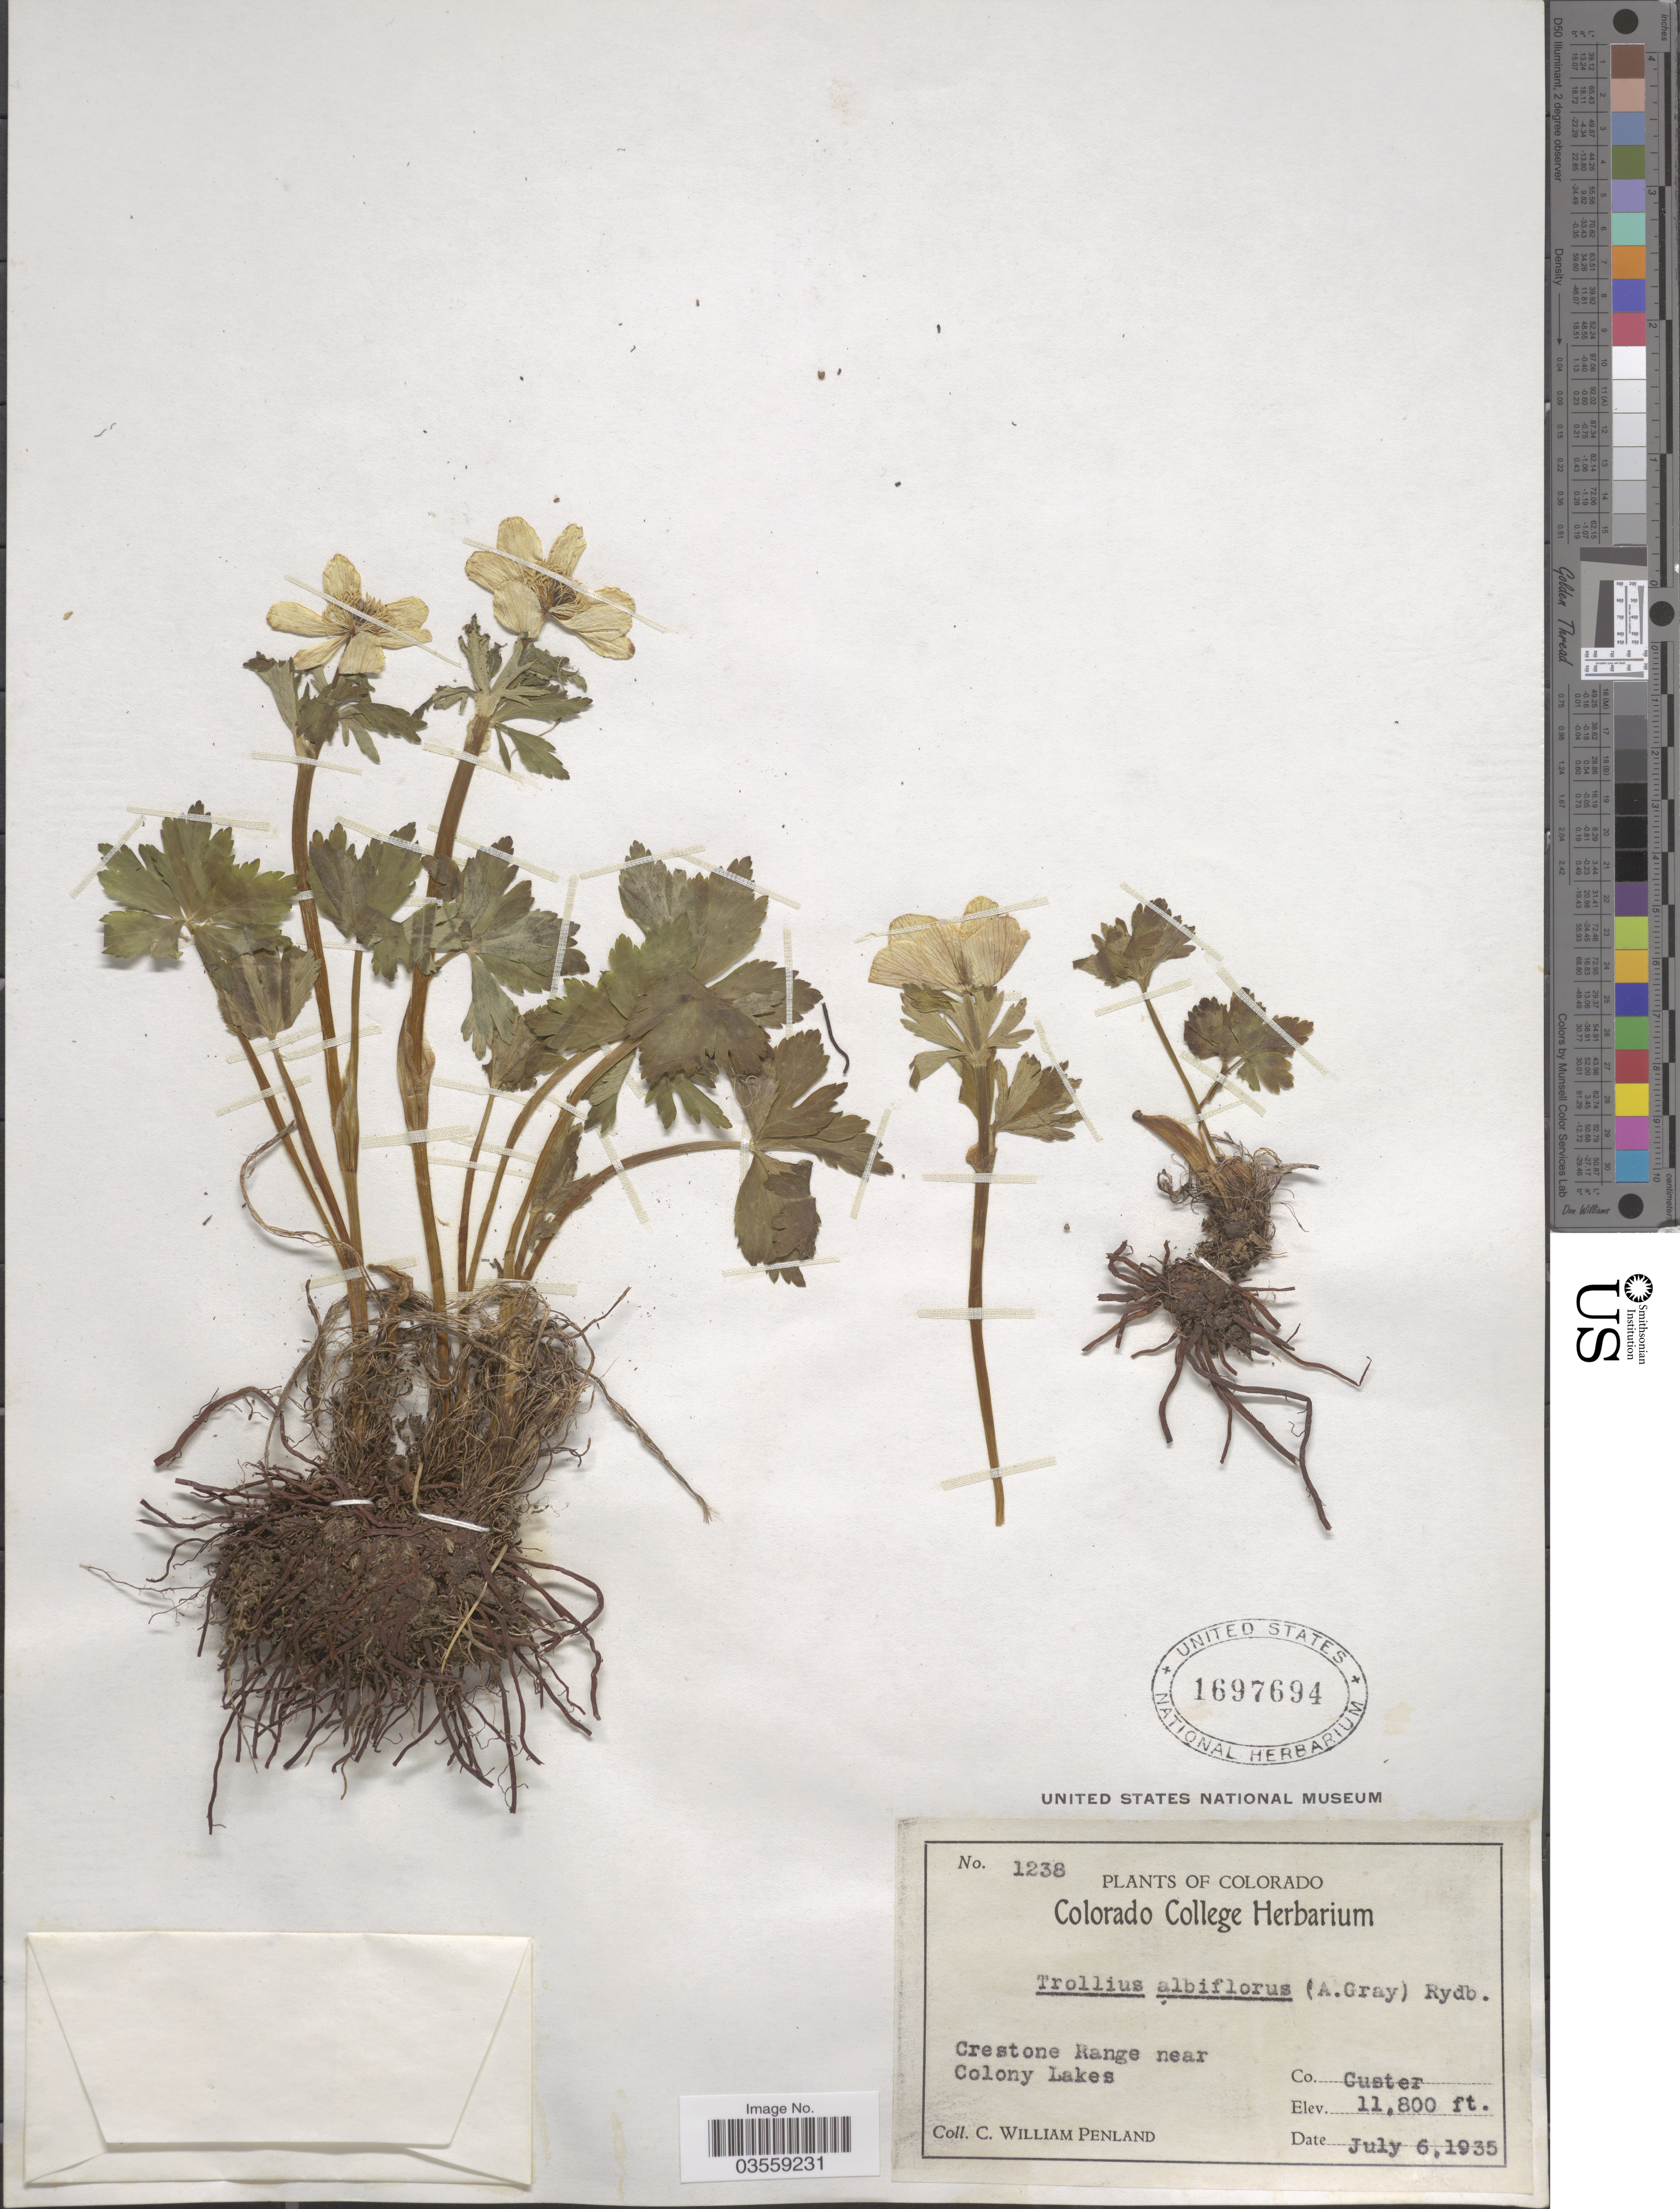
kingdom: Plantae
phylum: Tracheophyta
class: Magnoliopsida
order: Ranunculales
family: Ranunculaceae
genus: Trollius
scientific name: Trollius laxus var. albiflorus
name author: A. Gray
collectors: C. W. Penland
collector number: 1238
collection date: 1935-07-06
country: United States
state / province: Colorado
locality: Crestone Range near Colony Lakes. Co. Custer.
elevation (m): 3597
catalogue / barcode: US 1697694